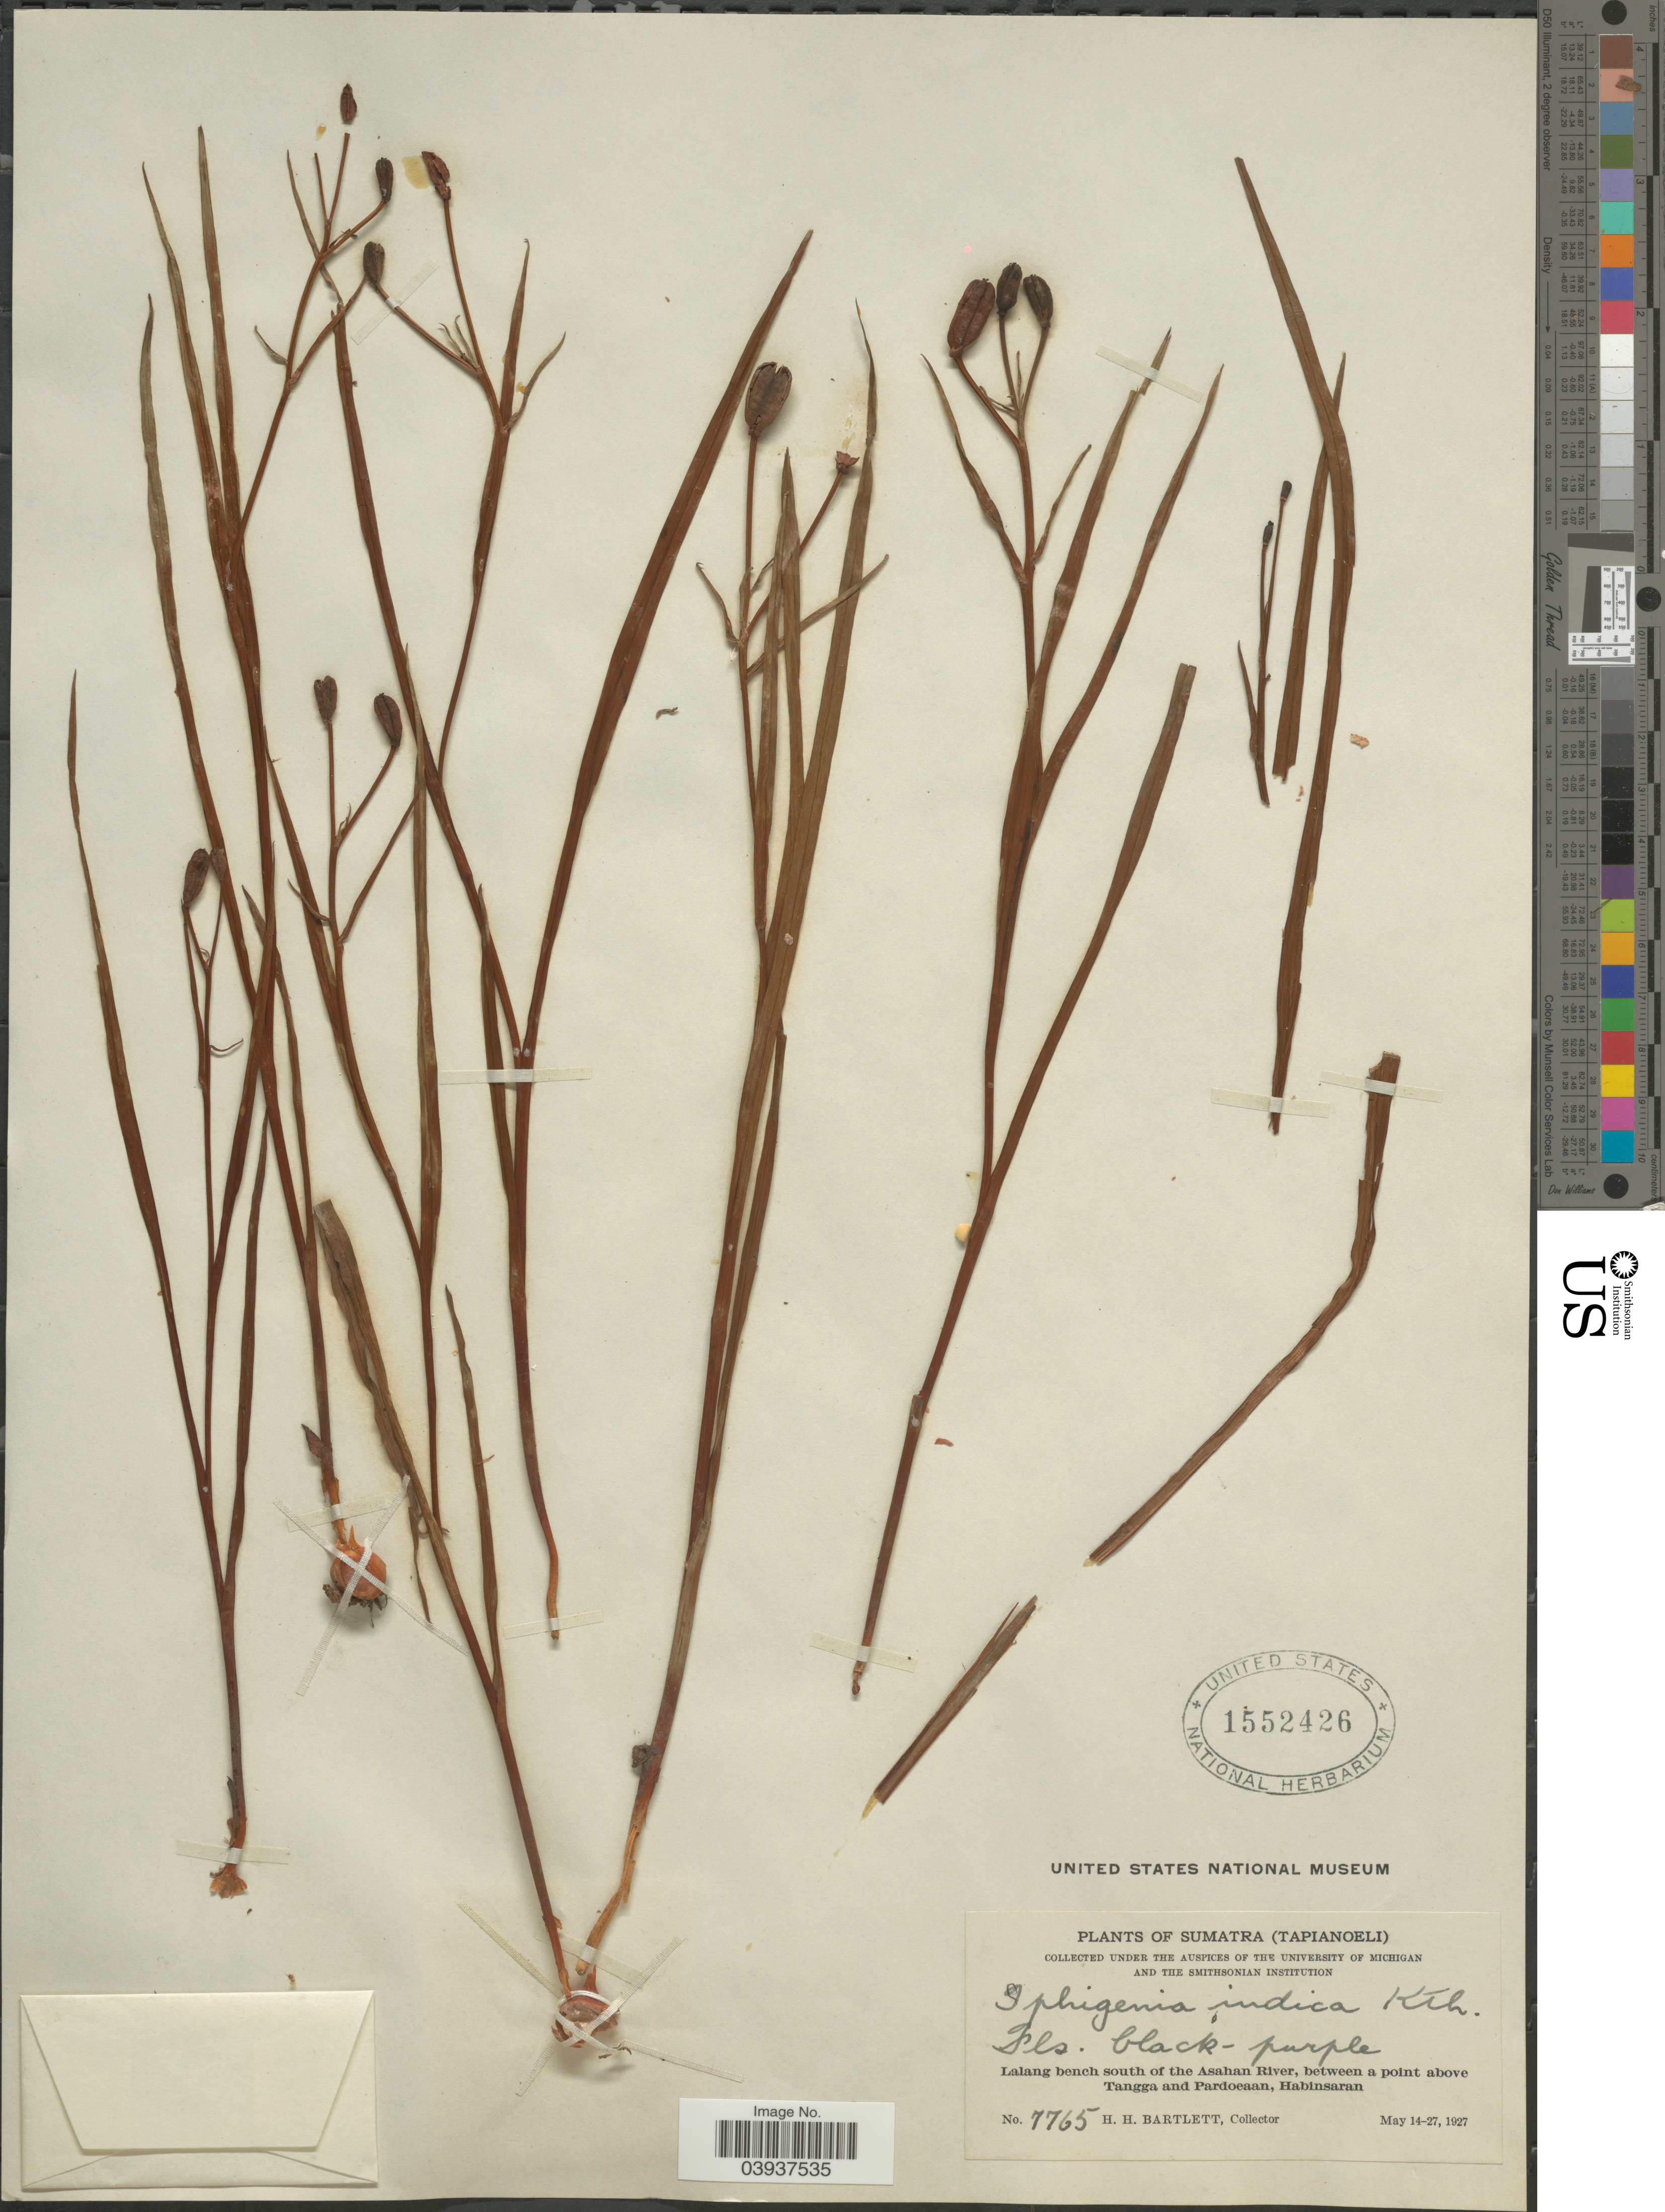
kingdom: Plantae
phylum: Tracheophyta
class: Liliopsida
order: Liliales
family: Colchicaceae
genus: Iphigenia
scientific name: Iphigenia indica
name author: (L.) A. Gray ex Kunth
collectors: H. H. Bartlett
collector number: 7765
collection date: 1927-05-14/1927-05-27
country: Indonesia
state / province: Sumatra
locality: (Tapianoeli). Lalang bench south of the Asahan River, between a point above Tangga and Pardoeaan, Habinsaran.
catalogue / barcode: US 1552426